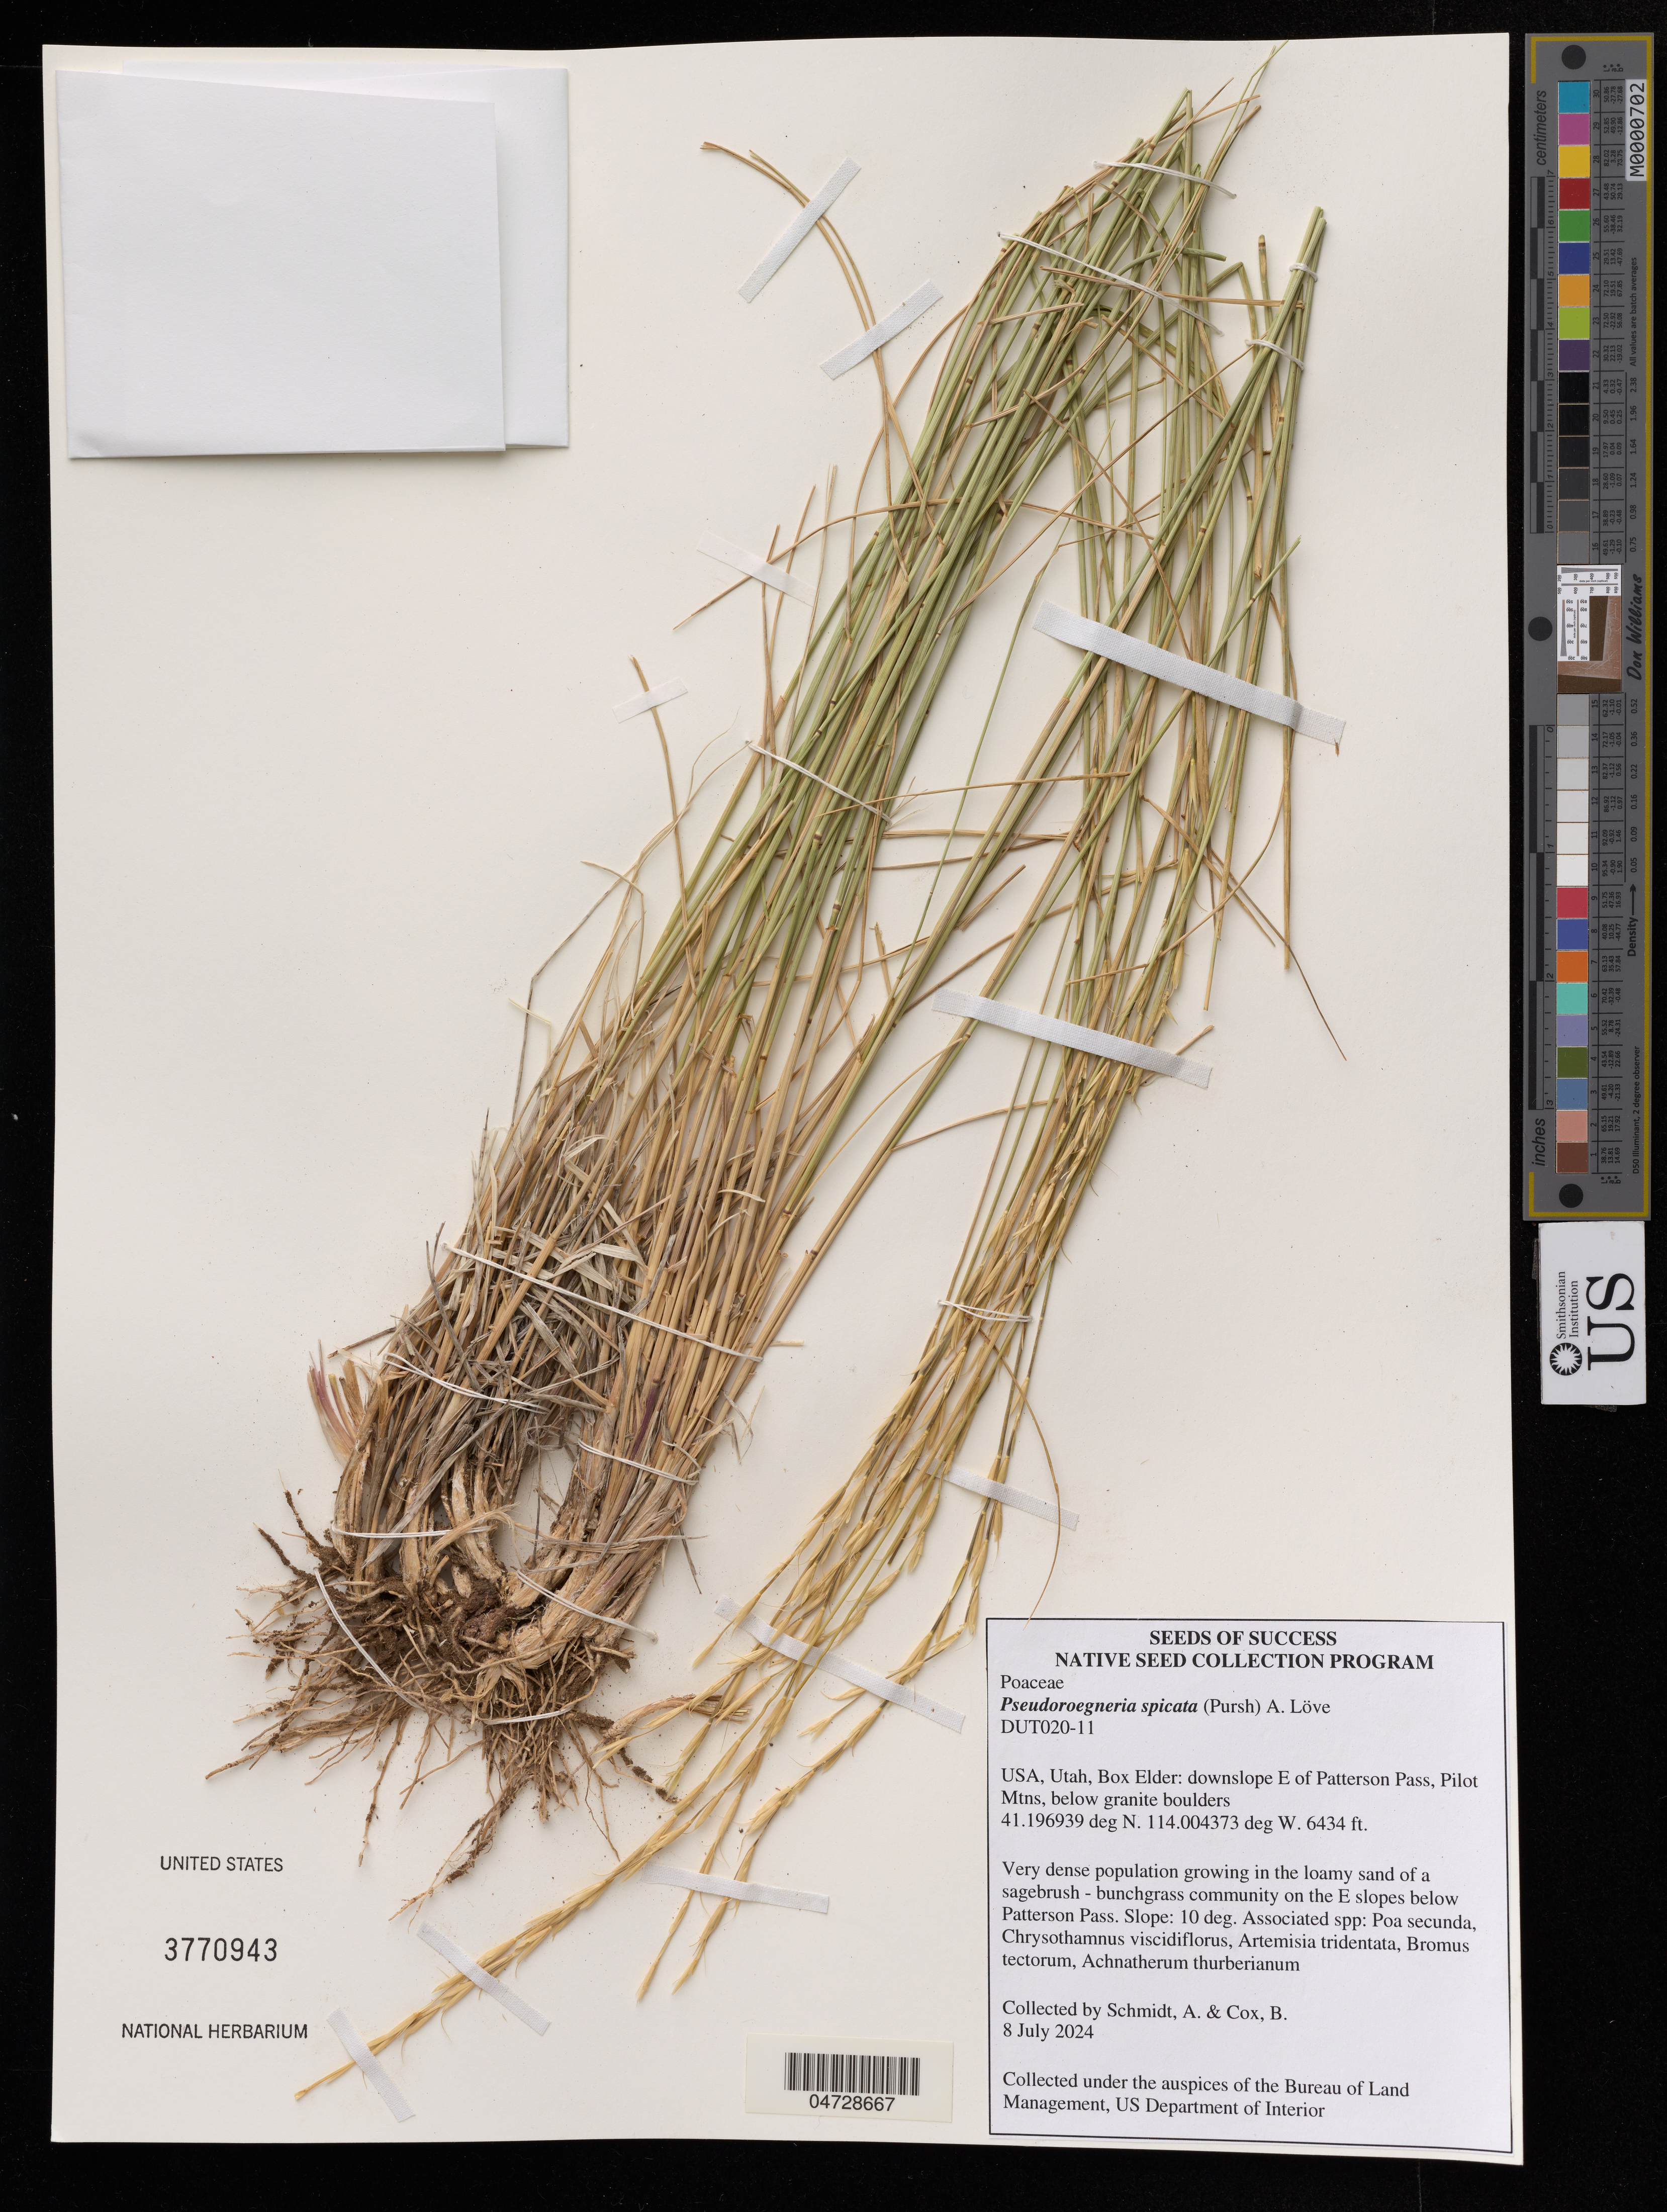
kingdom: Plantae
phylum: Tracheophyta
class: Liliopsida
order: Poales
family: Poaceae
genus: Pseudoroegneria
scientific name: Pseudoroegneria spicata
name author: (Pursh) Á. Löve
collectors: A. Schmidt & B. Cox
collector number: DUT020-11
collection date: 2024-07-08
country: United States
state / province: Utah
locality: Box Elder: downslope E of Patterson Pass, Pilot Mtns, below granite boulders.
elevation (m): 1961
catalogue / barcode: US 3770943